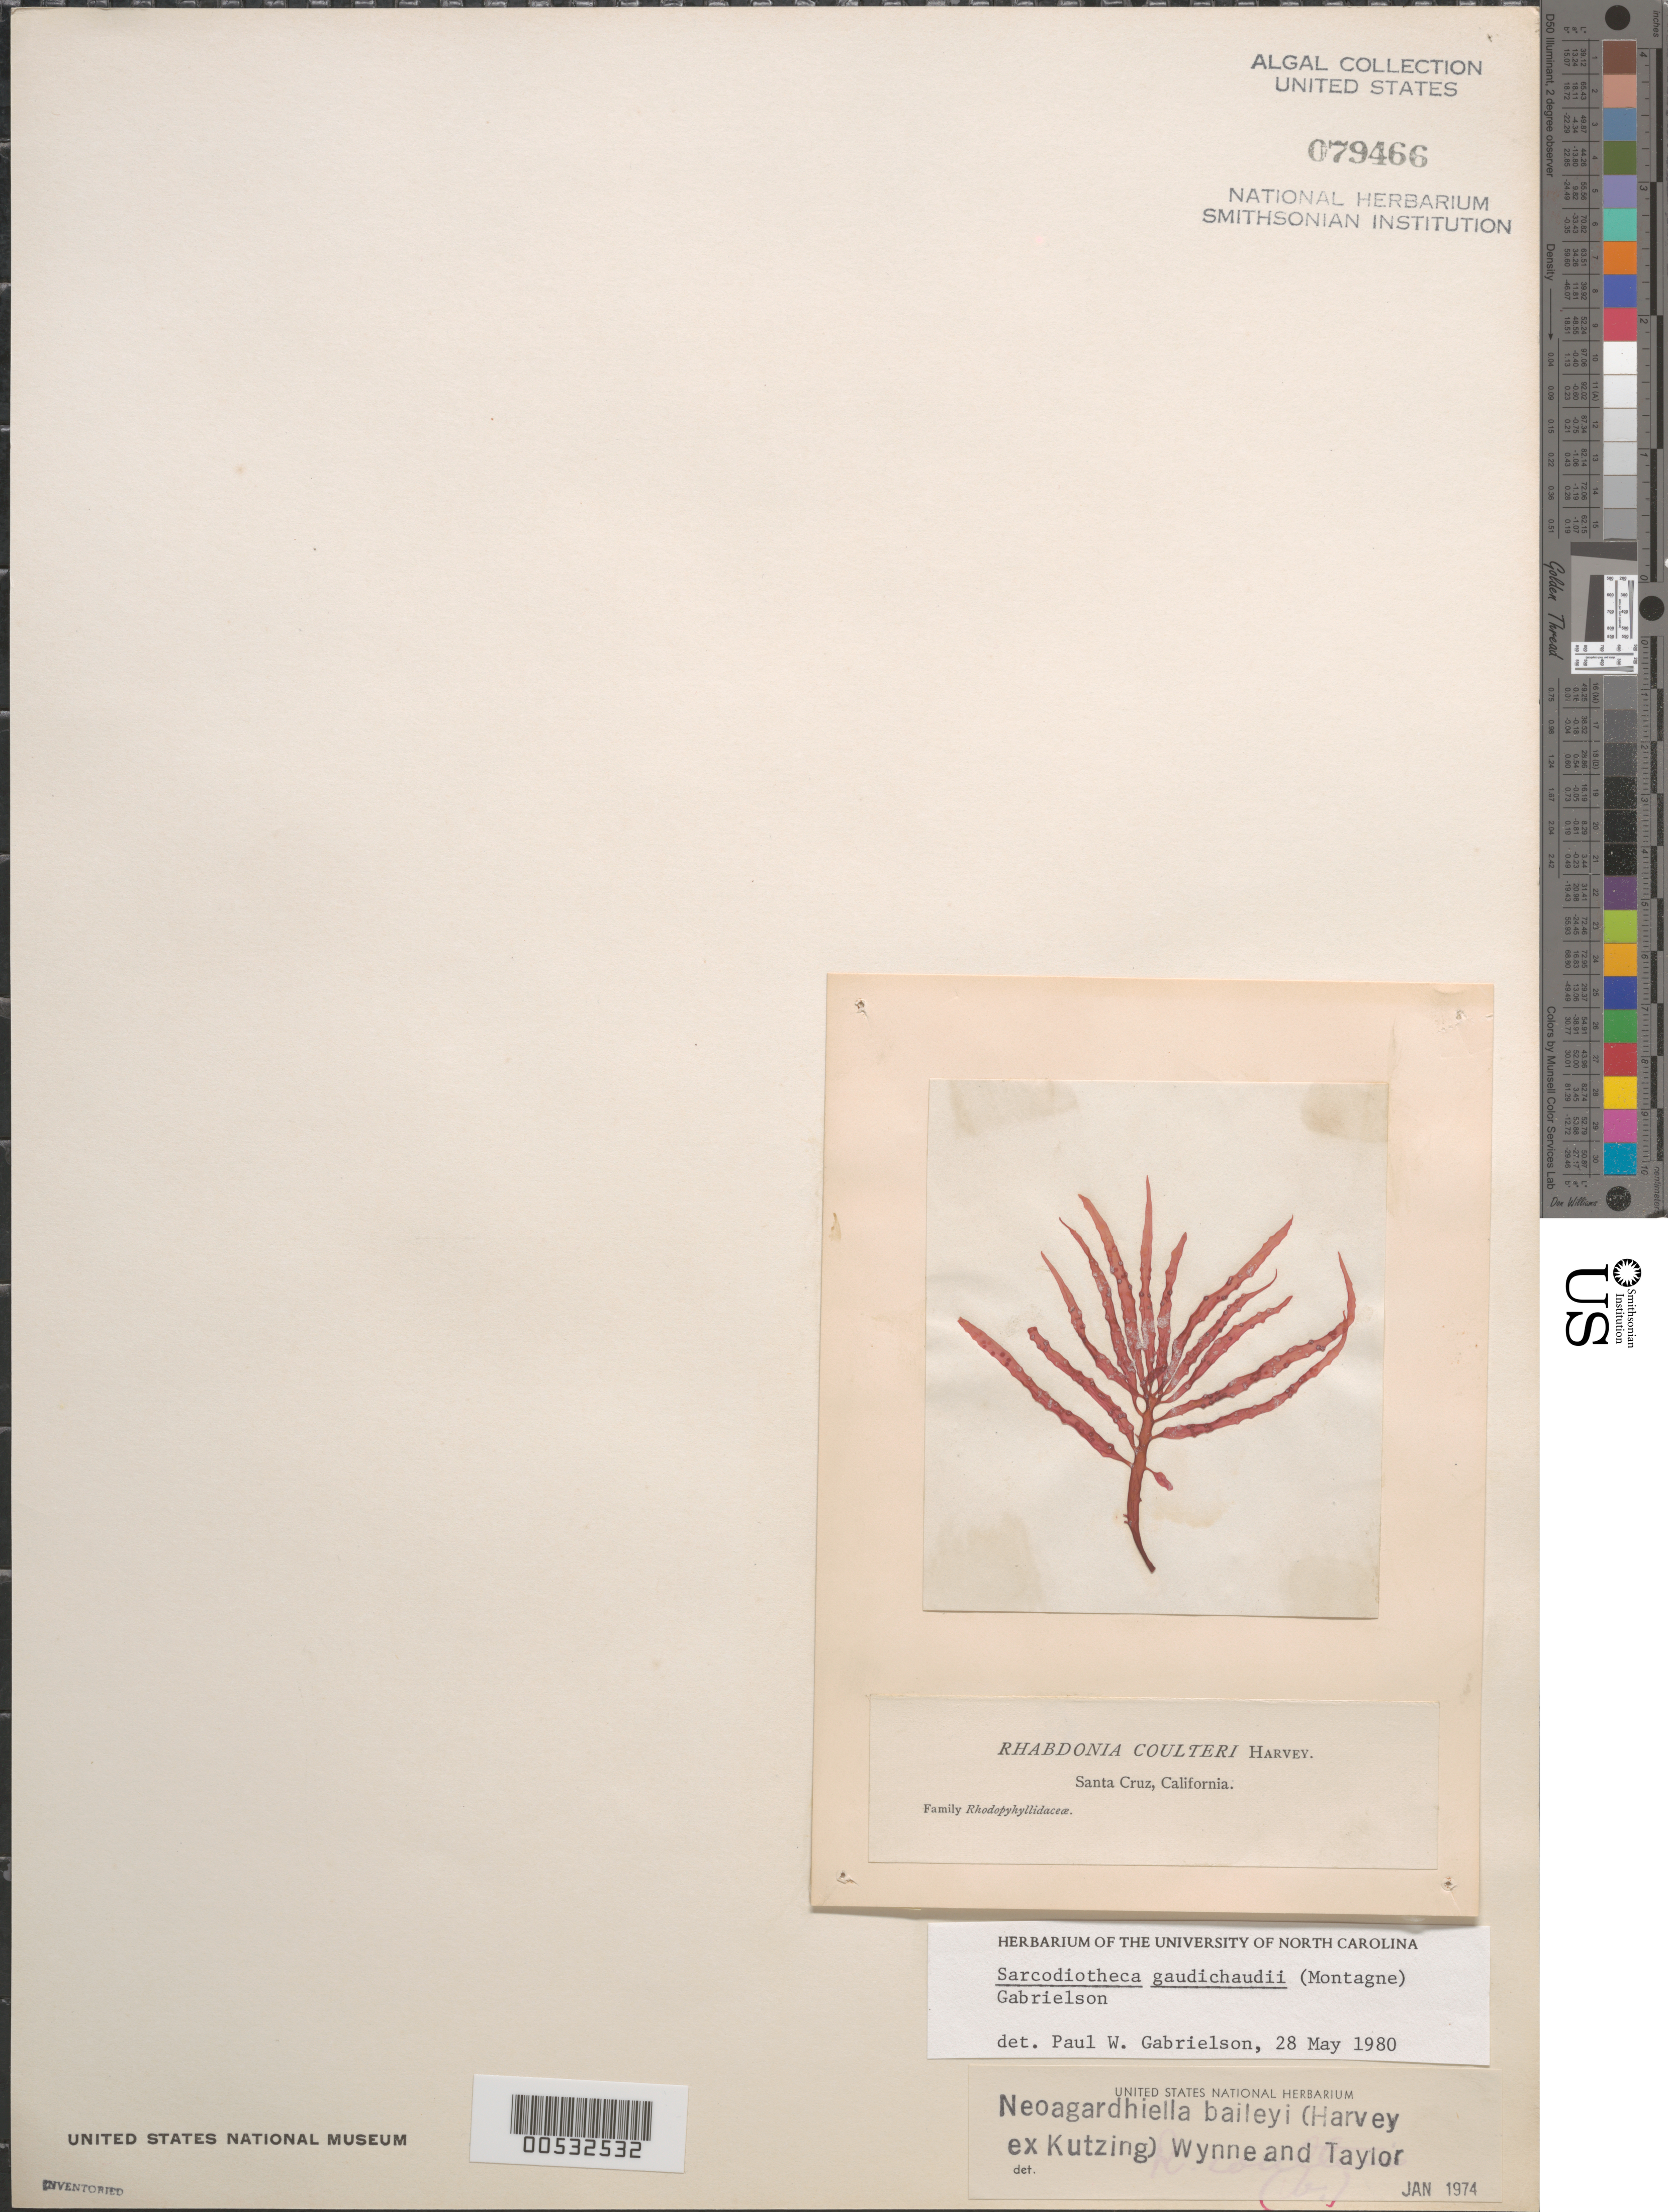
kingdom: Plantae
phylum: Rhodophyta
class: Florideophyceae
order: Gigartinales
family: Solieriaceae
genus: Sarcodiotheca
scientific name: Sarcodiotheca gaudichaudii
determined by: Gabrielson, P. W.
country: United States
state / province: California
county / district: Santa Cruz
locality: Santa Cruz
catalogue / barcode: US 79466